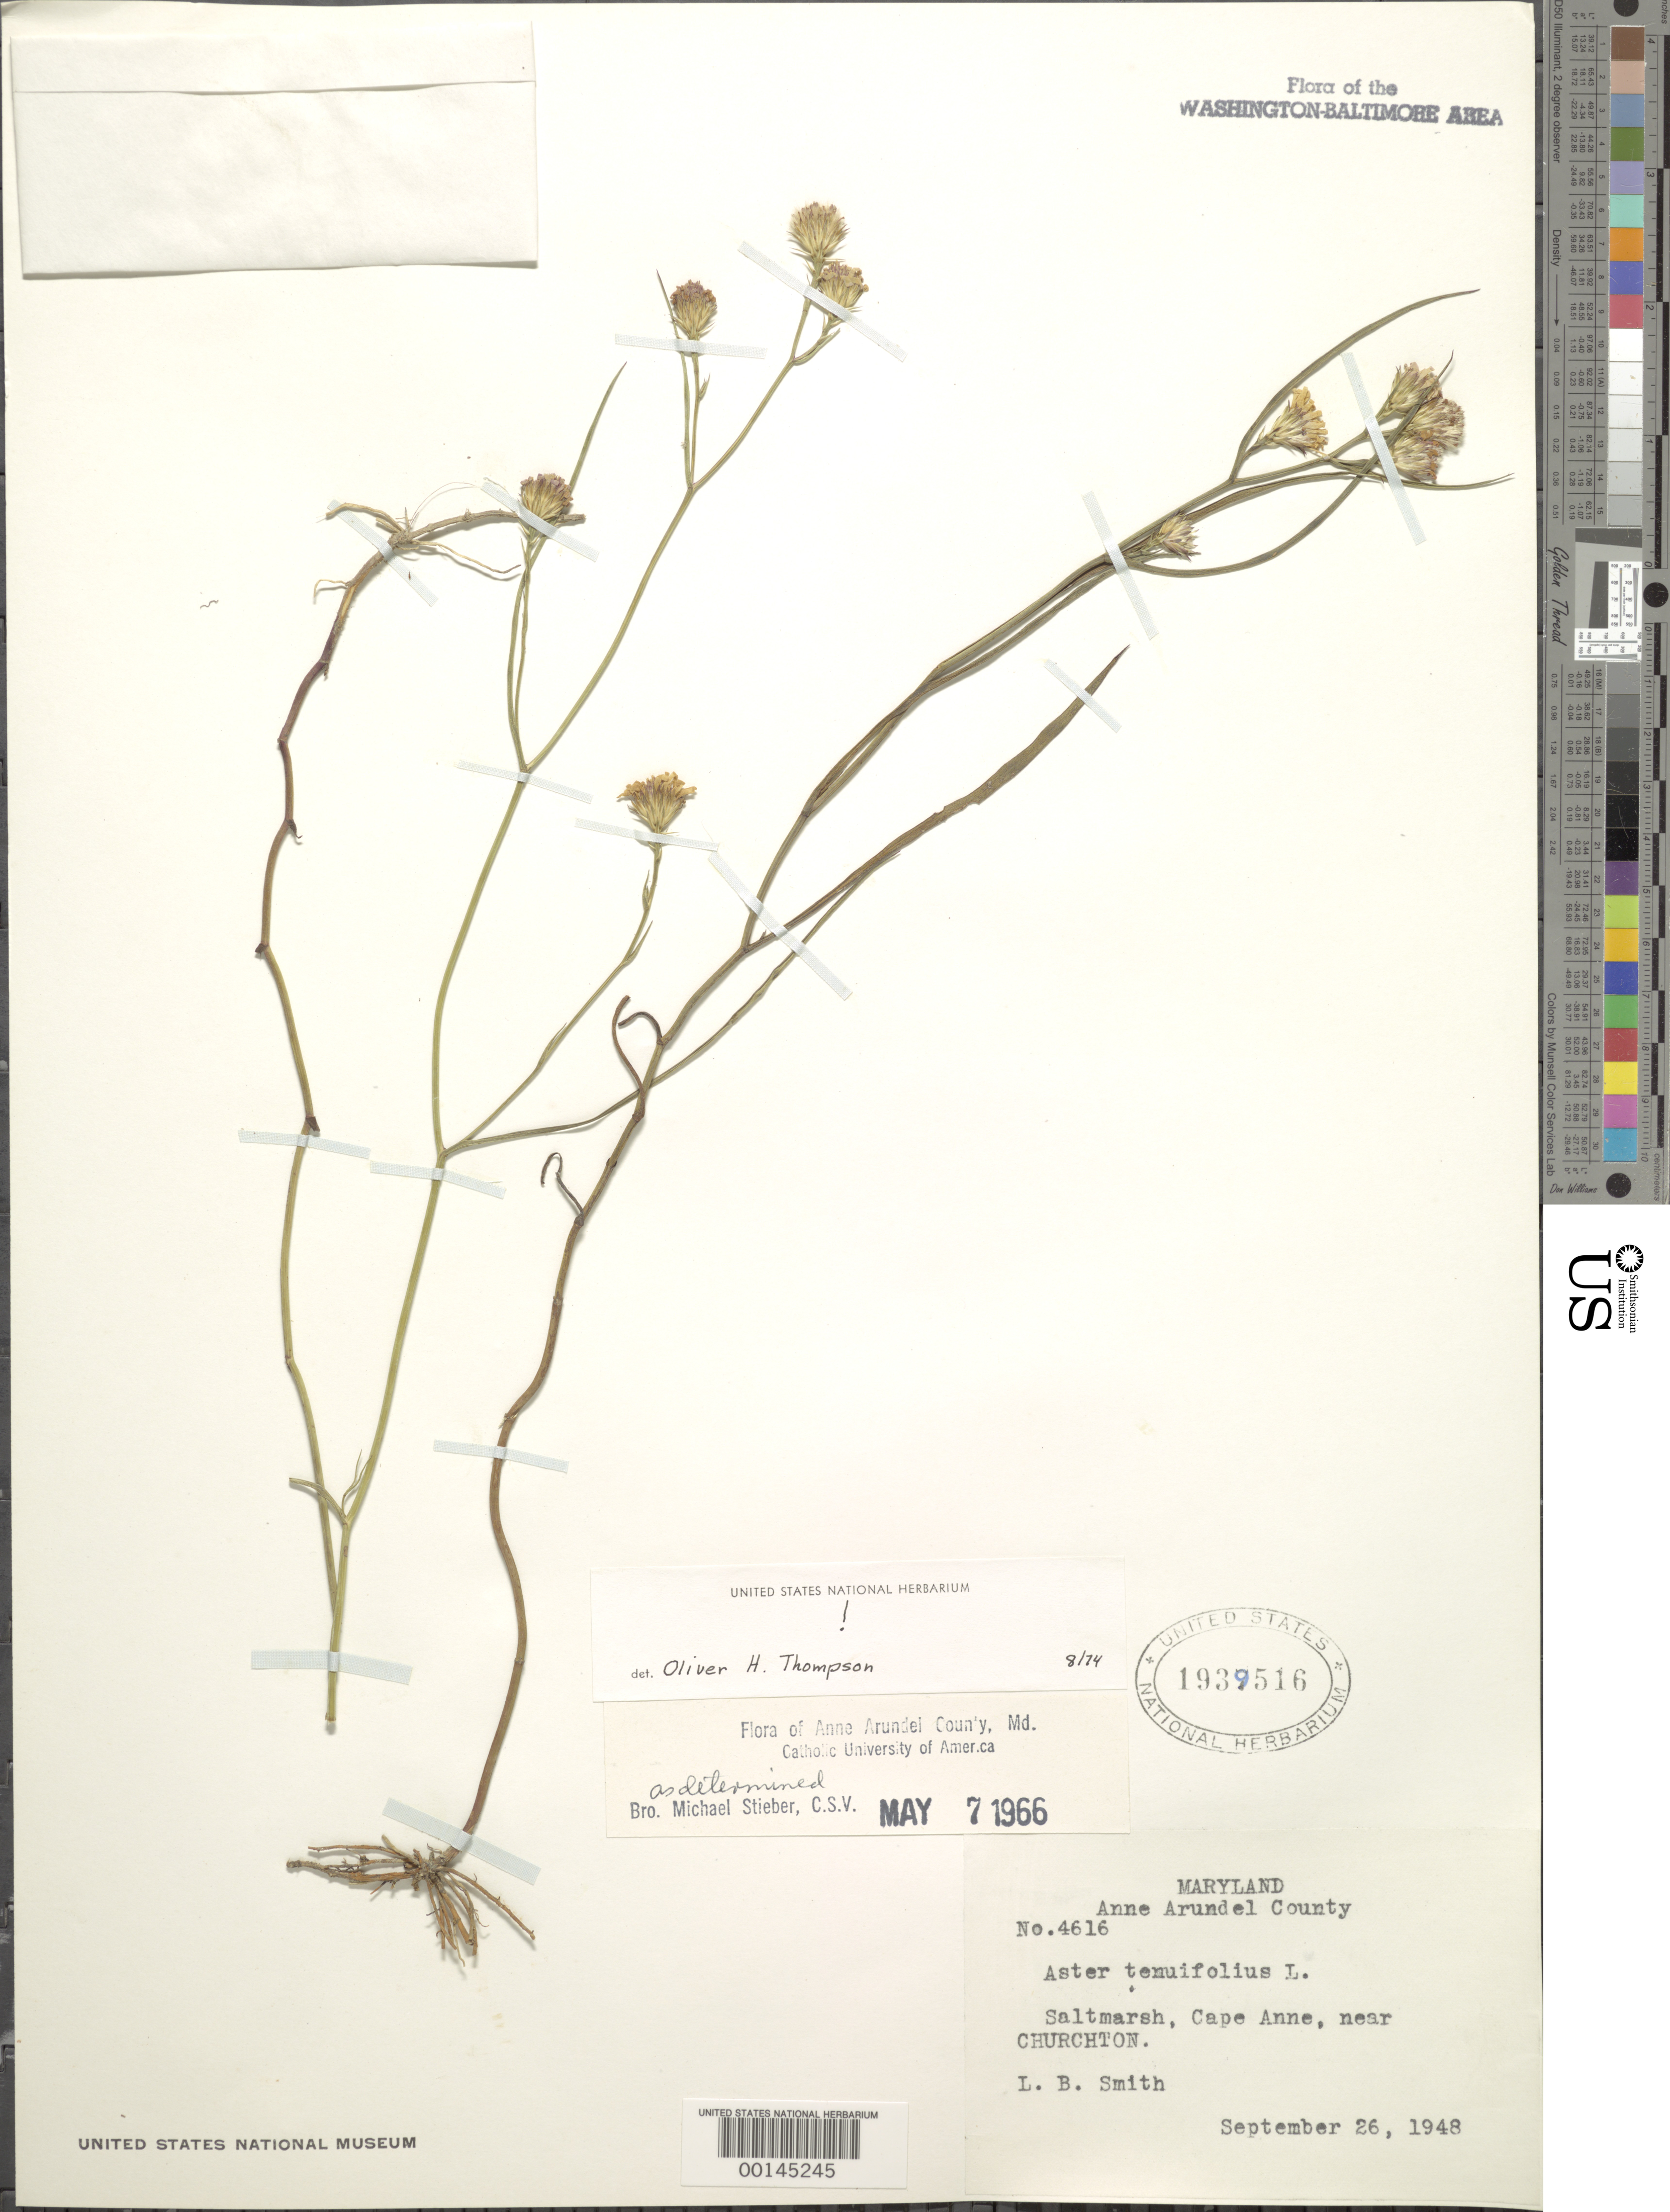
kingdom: Plantae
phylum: Tracheophyta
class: Magnoliopsida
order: Asterales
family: Asteraceae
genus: Symphyotrichum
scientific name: Symphyotrichum tenuifolium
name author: (L.) G.L. Nesom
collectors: L. Smith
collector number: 4616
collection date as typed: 26 Sep 1948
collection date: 1948-09-26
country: United States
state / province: Virginia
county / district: Lancaster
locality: Cape Anne near Churchton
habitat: Saltmarsh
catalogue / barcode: US 1939516